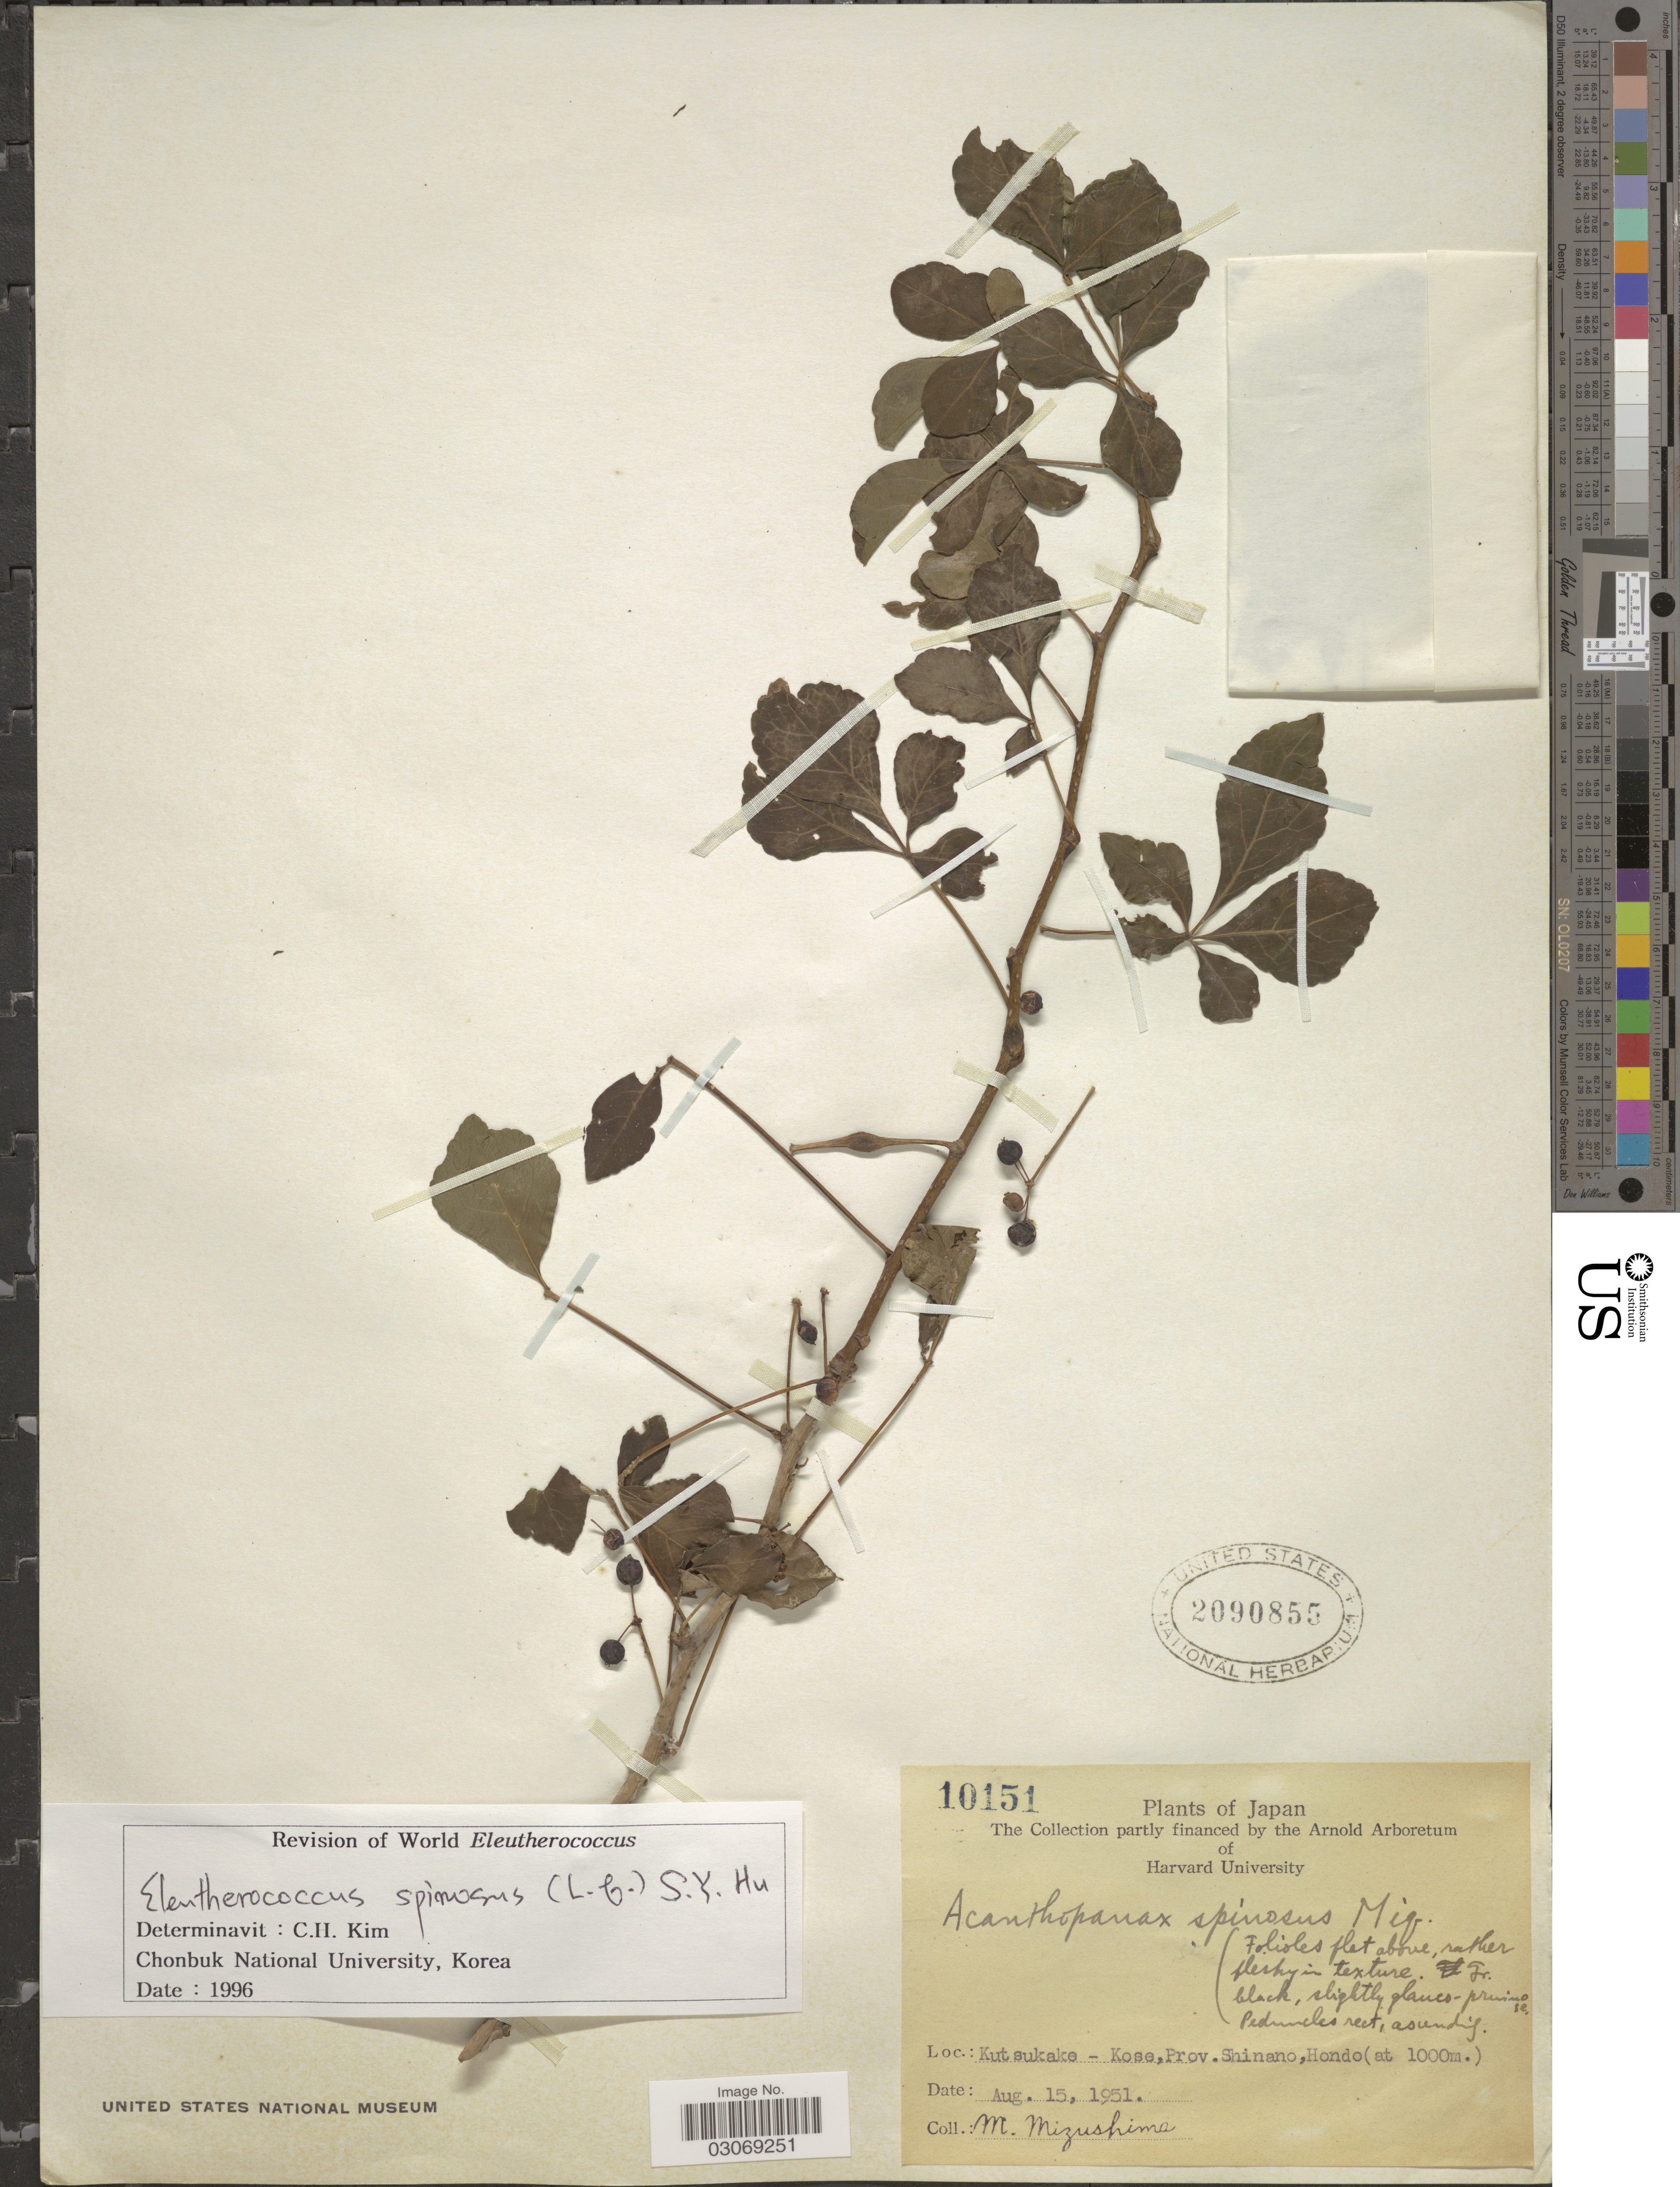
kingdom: Plantae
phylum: Tracheophyta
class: Magnoliopsida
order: Apiales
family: Araliaceae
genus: Eleutherococcus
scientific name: Eleutherococcus spinosus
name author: (L. f.) S.Y. Hu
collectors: M. Mizushima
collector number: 10151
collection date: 1951-08-15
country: Japan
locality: Kutsukake - Kose, Prov. Shinano, Hondo.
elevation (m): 1000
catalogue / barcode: US 2090855